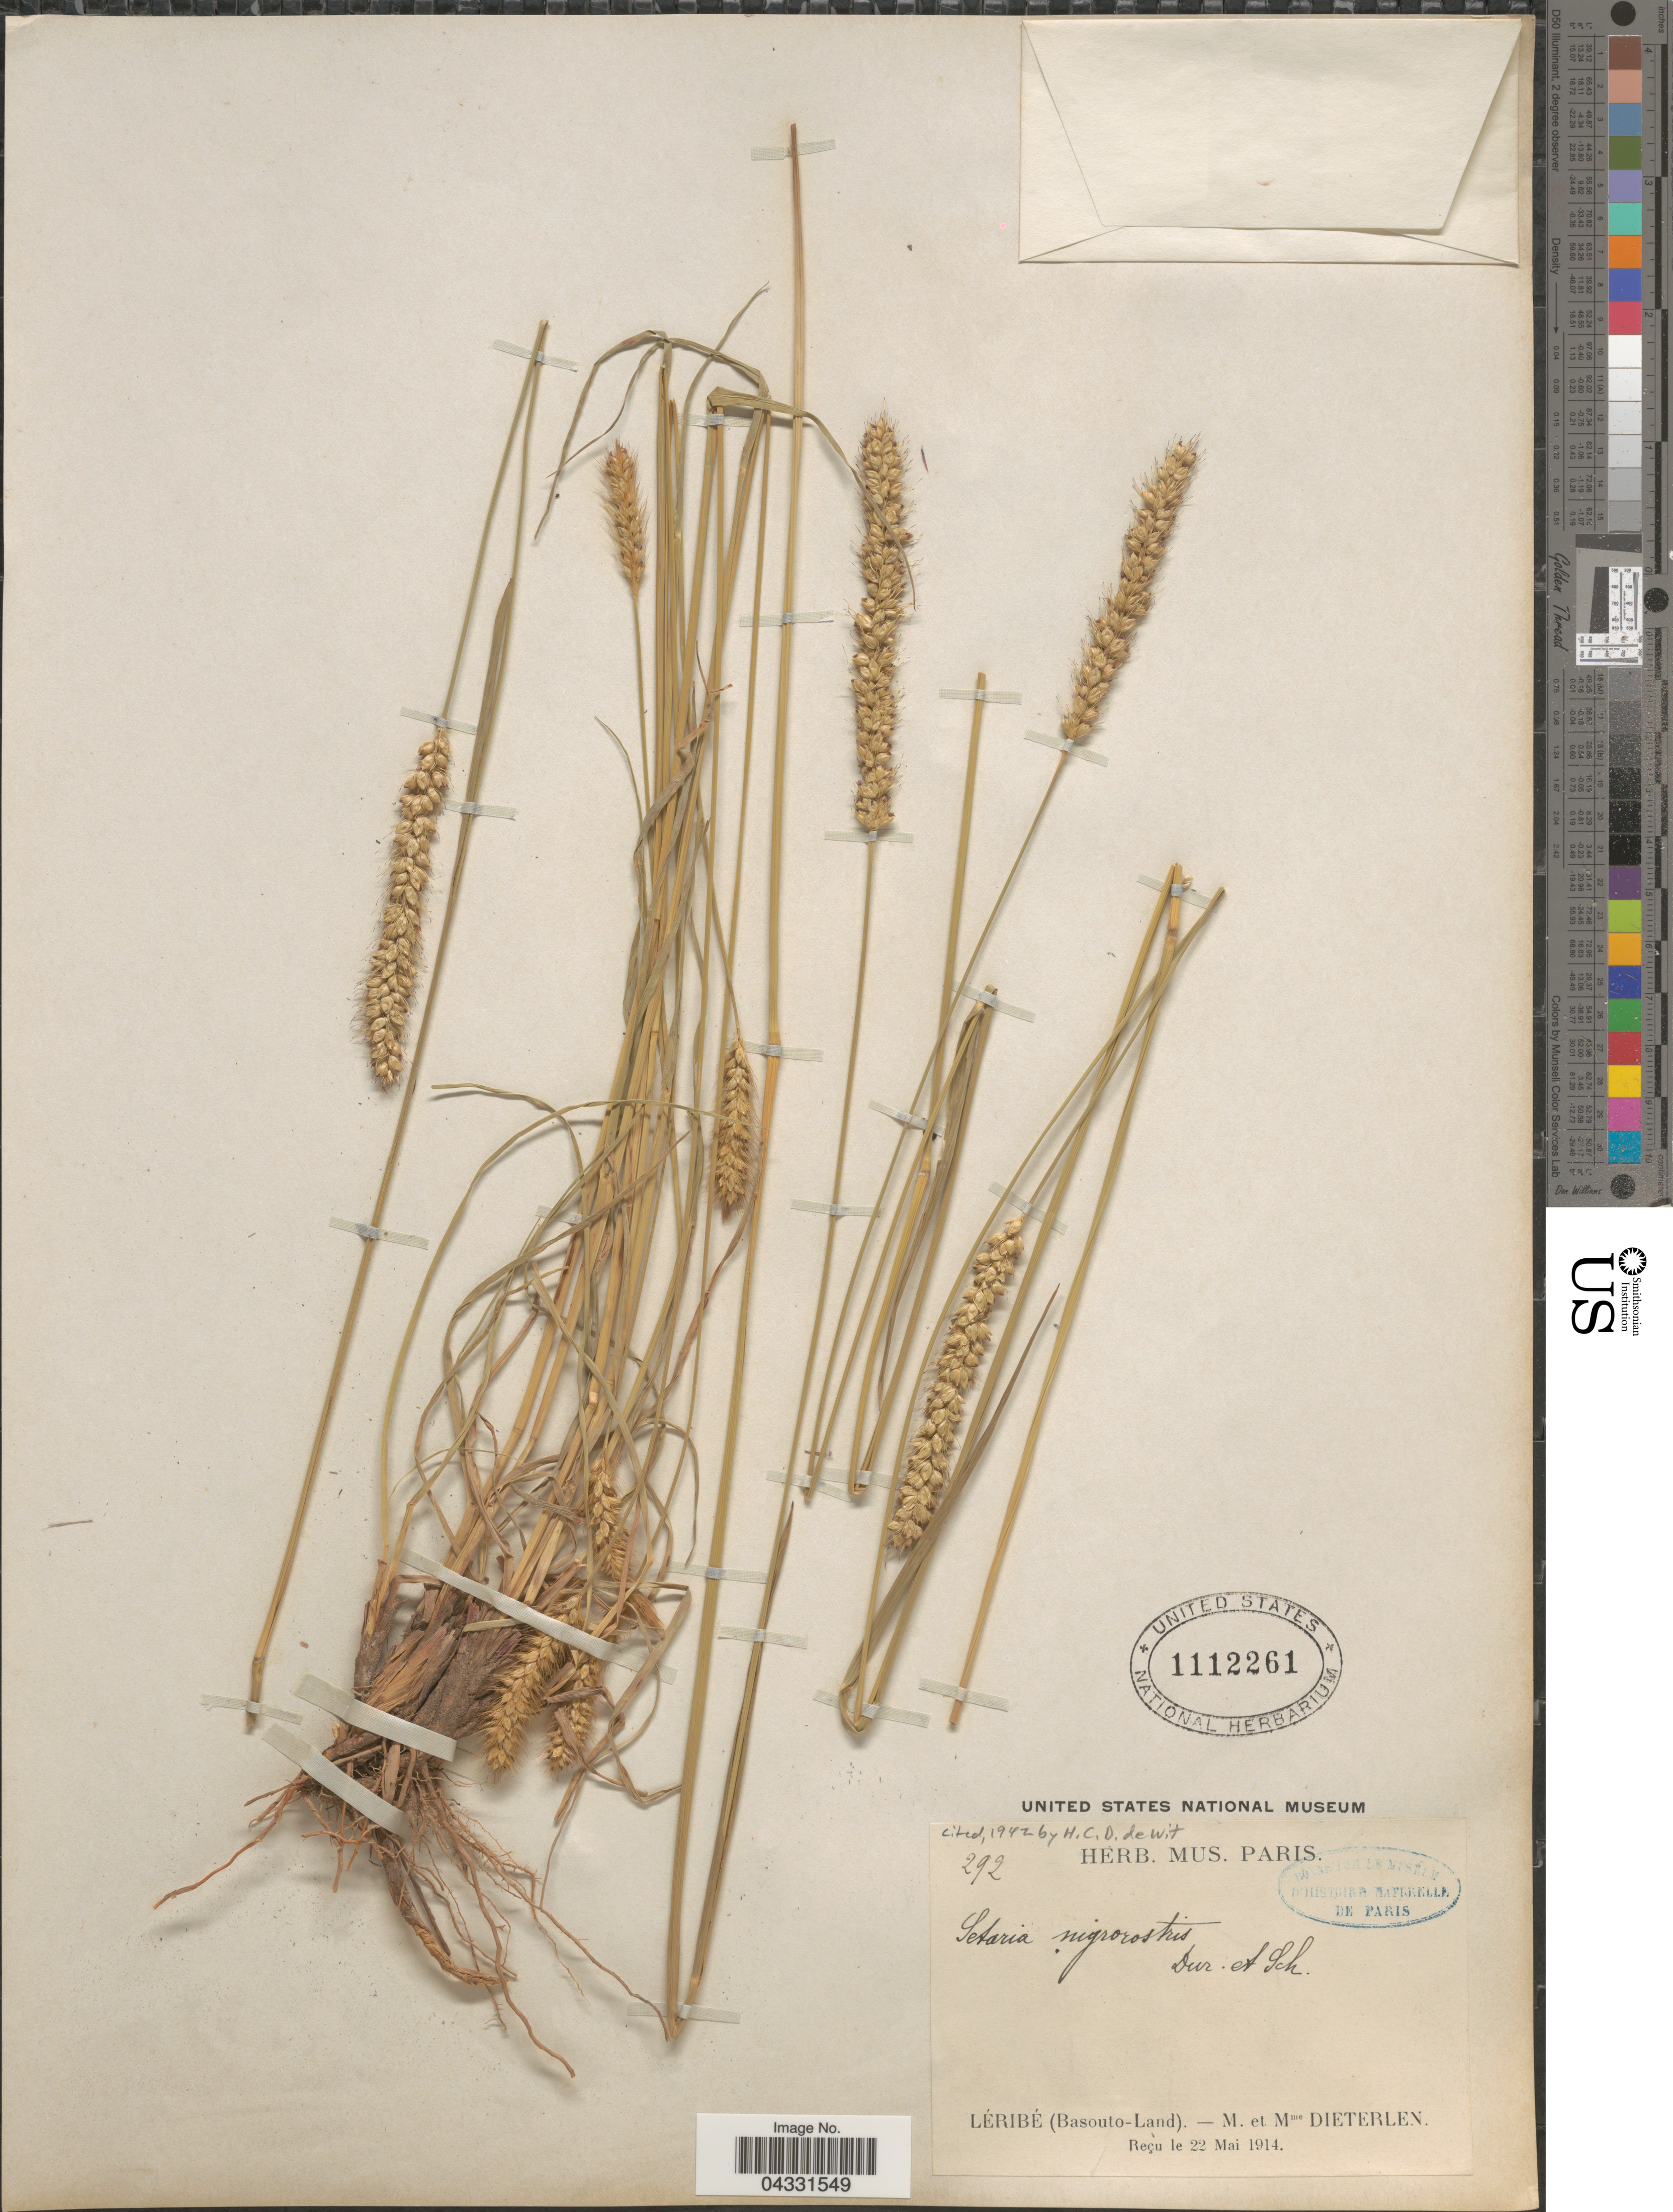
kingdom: Plantae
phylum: Tracheophyta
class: Liliopsida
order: Poales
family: Poaceae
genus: Setaria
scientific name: Setaria nigrirostris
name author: (Nees) Durand & Schinz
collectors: Mme. Dieterlen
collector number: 292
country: Lesotho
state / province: Leribe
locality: Léribé (Basouto-Land).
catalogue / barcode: US 1112261